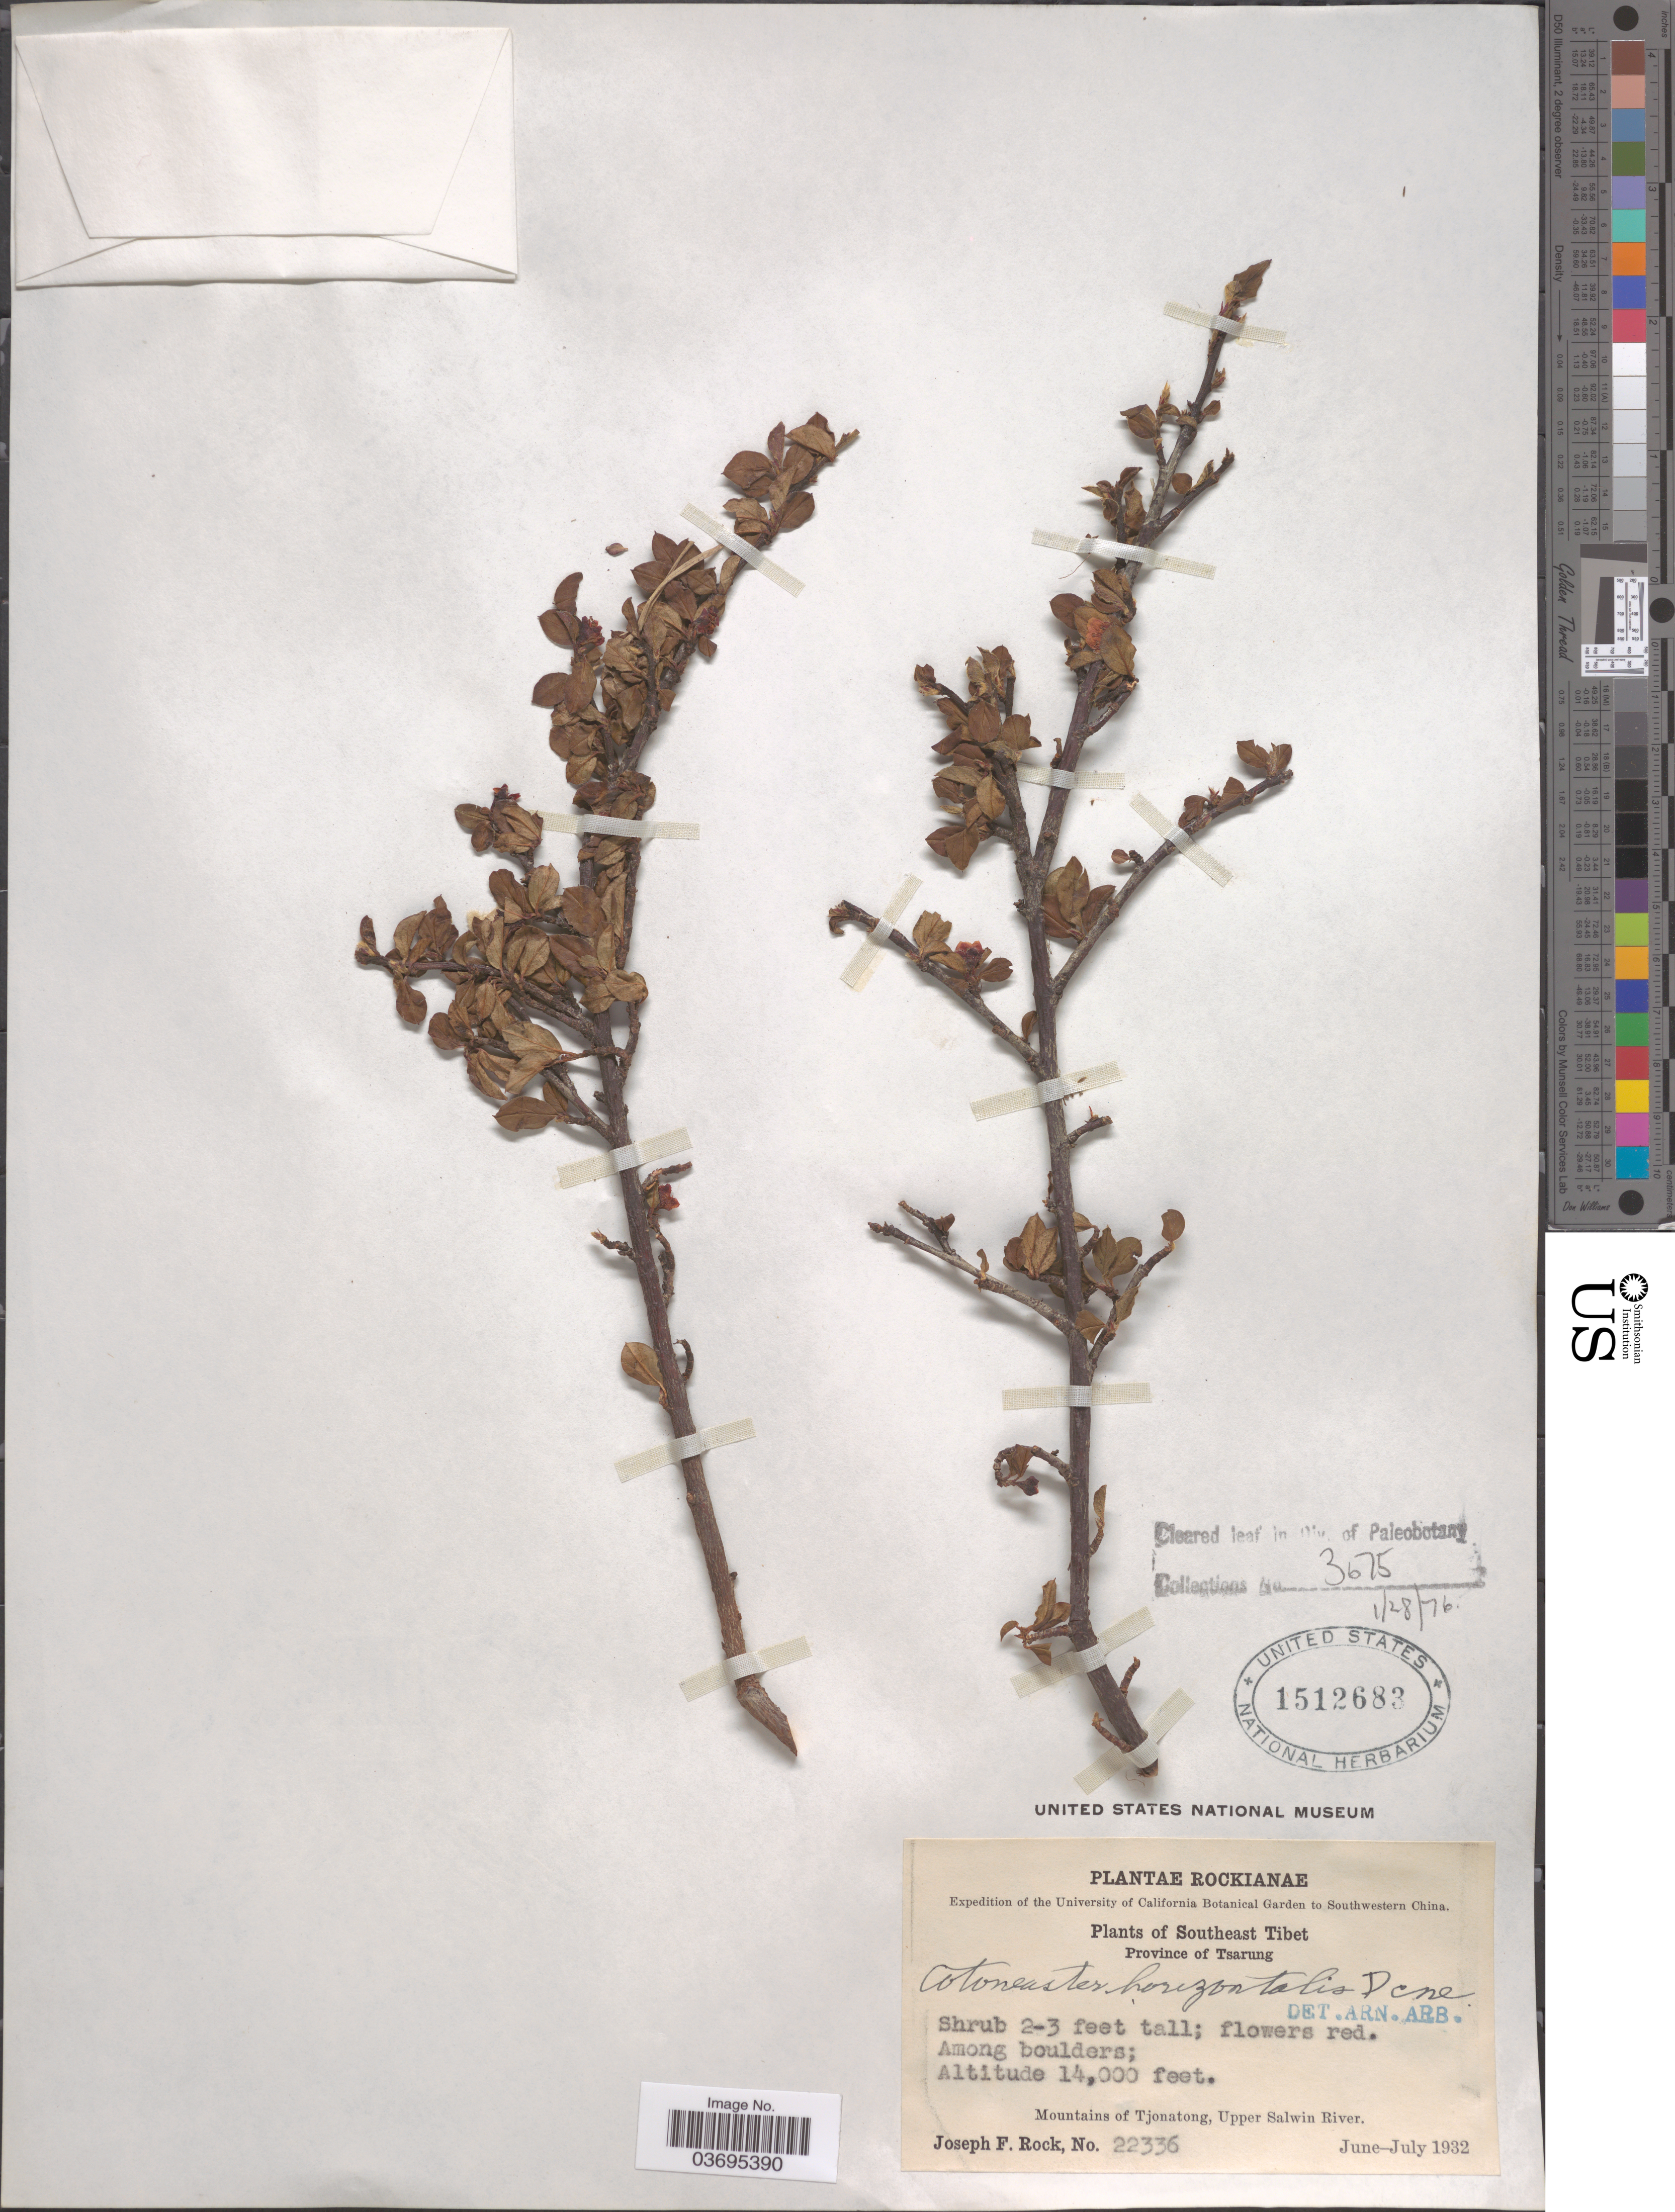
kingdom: Plantae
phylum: Tracheophyta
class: Magnoliopsida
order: Rosales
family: Rosaceae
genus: Cotoneaster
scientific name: Cotoneaster horizontalis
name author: Decne.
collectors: J. F. Rock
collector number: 22336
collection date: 1932-06/1932-07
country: China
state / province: Xizang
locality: Southwestern China. Southeast Tibet, Province of Tsarung. Mountains of Tjonatong, Upper Salwin River.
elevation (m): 4267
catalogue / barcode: US 1512683